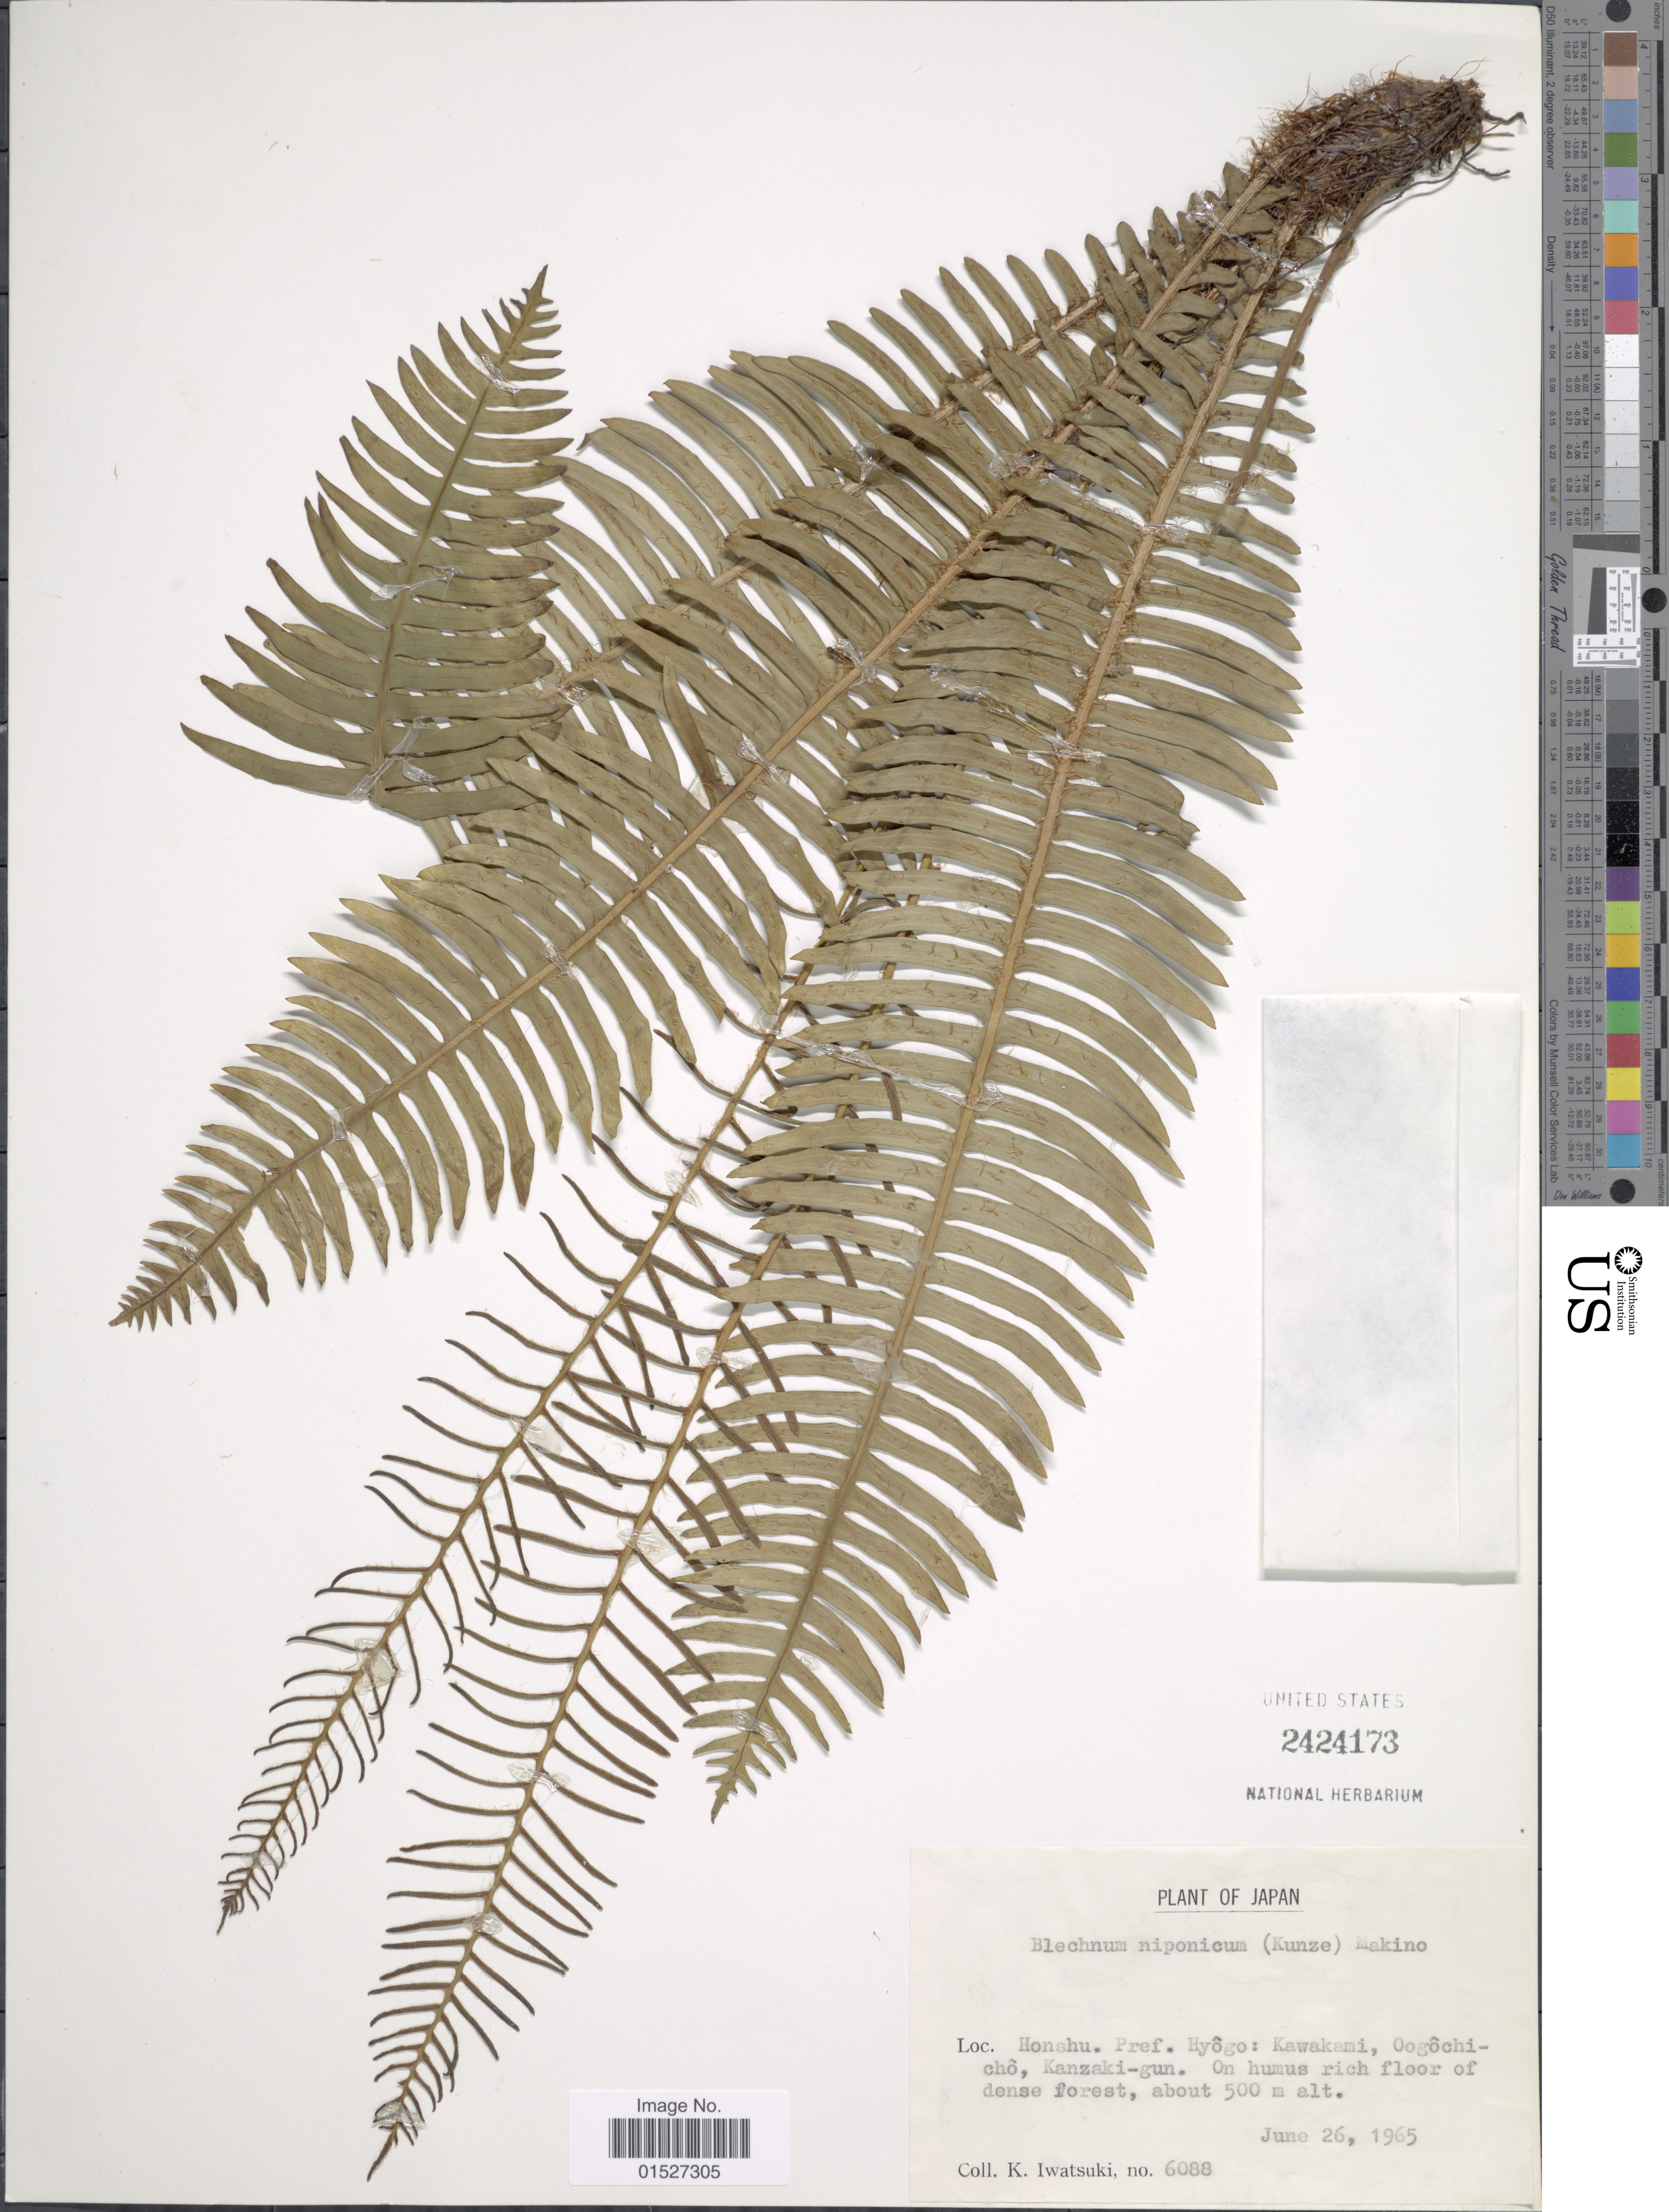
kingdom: Plantae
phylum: Tracheophyta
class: Polypodiopsida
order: Polypodiales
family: Blechnaceae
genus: Blechnum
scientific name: Blechnum nipponicum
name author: (Kunze) Makino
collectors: K. Iwatsuki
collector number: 6088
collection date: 1965-06-26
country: Japan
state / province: Hyogo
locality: Honshu. Pref. Hyogo: Kawakami, Oogochicho, Kanzaki-gun.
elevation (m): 500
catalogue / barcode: US 2424173